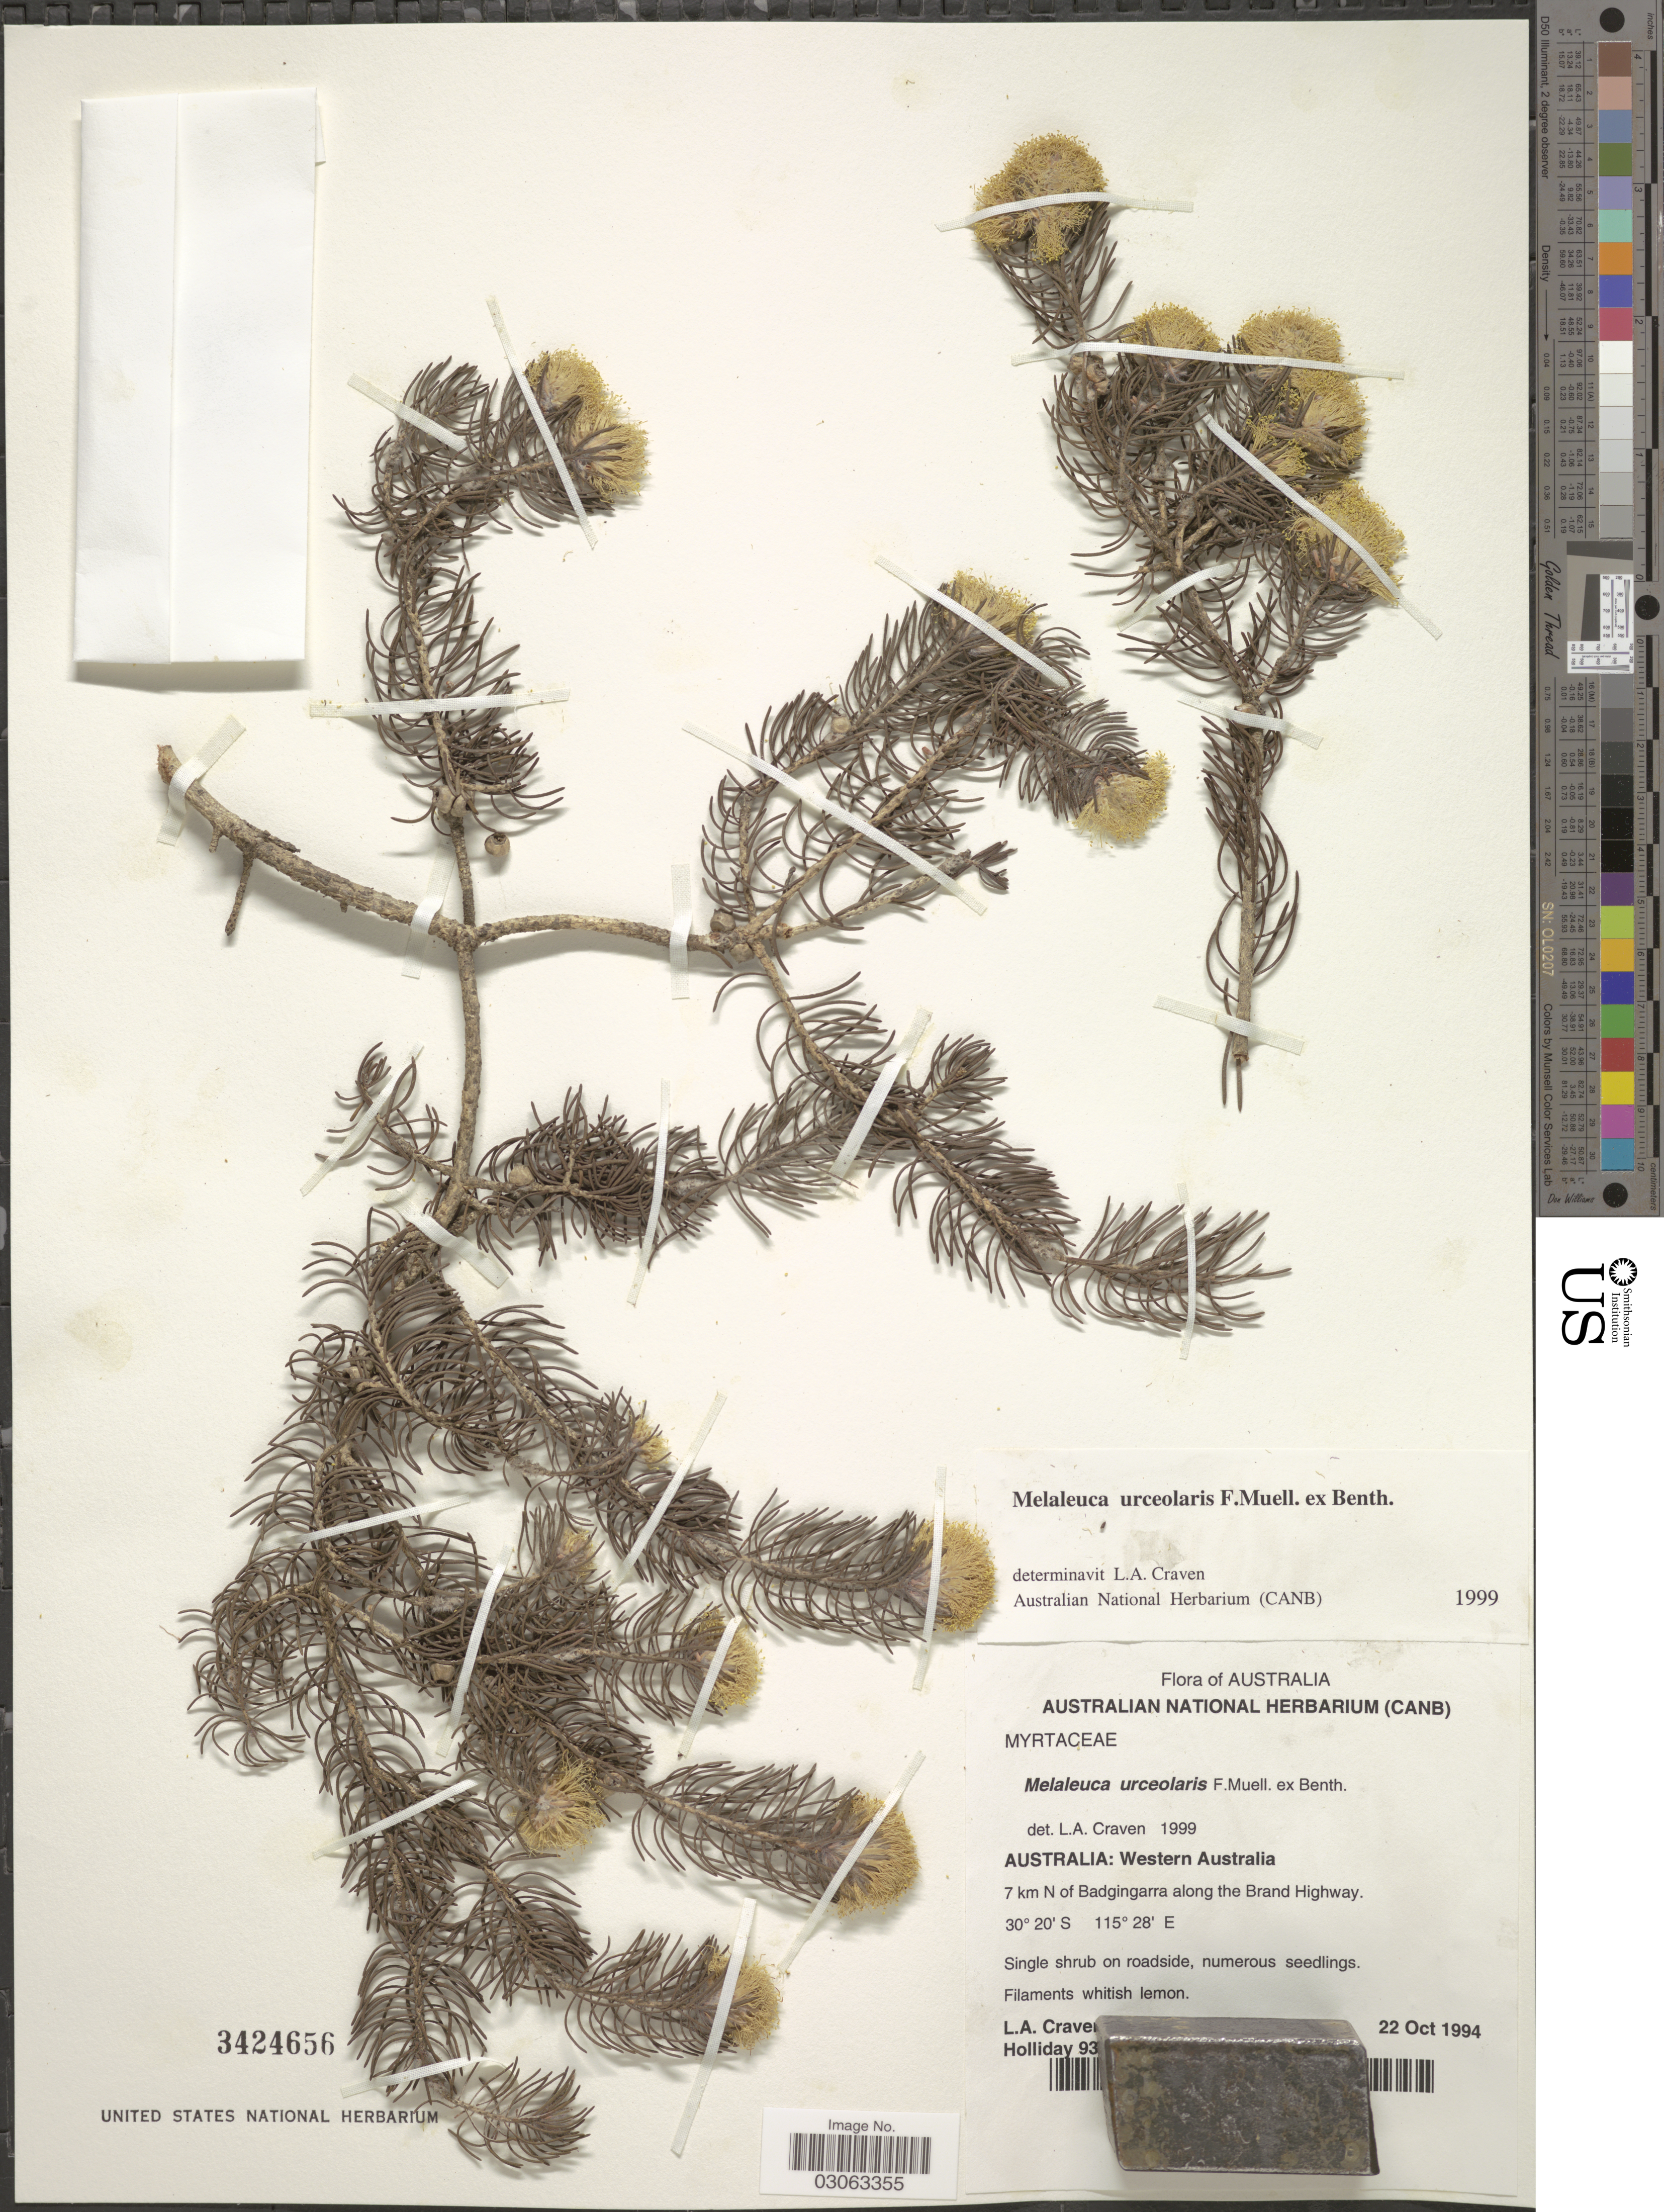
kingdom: Plantae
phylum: Tracheophyta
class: Magnoliopsida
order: Myrtales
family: Myrtaceae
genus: Melaleuca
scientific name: Melaleuca urceolaris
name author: F. Muell. ex Benth.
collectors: L. A. Craven, Collector illegible & Holliday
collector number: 93!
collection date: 1994-10-22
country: Australia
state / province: Western Australia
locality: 7 km N of Badgingarra along the Brand Highway.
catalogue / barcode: US 3424656